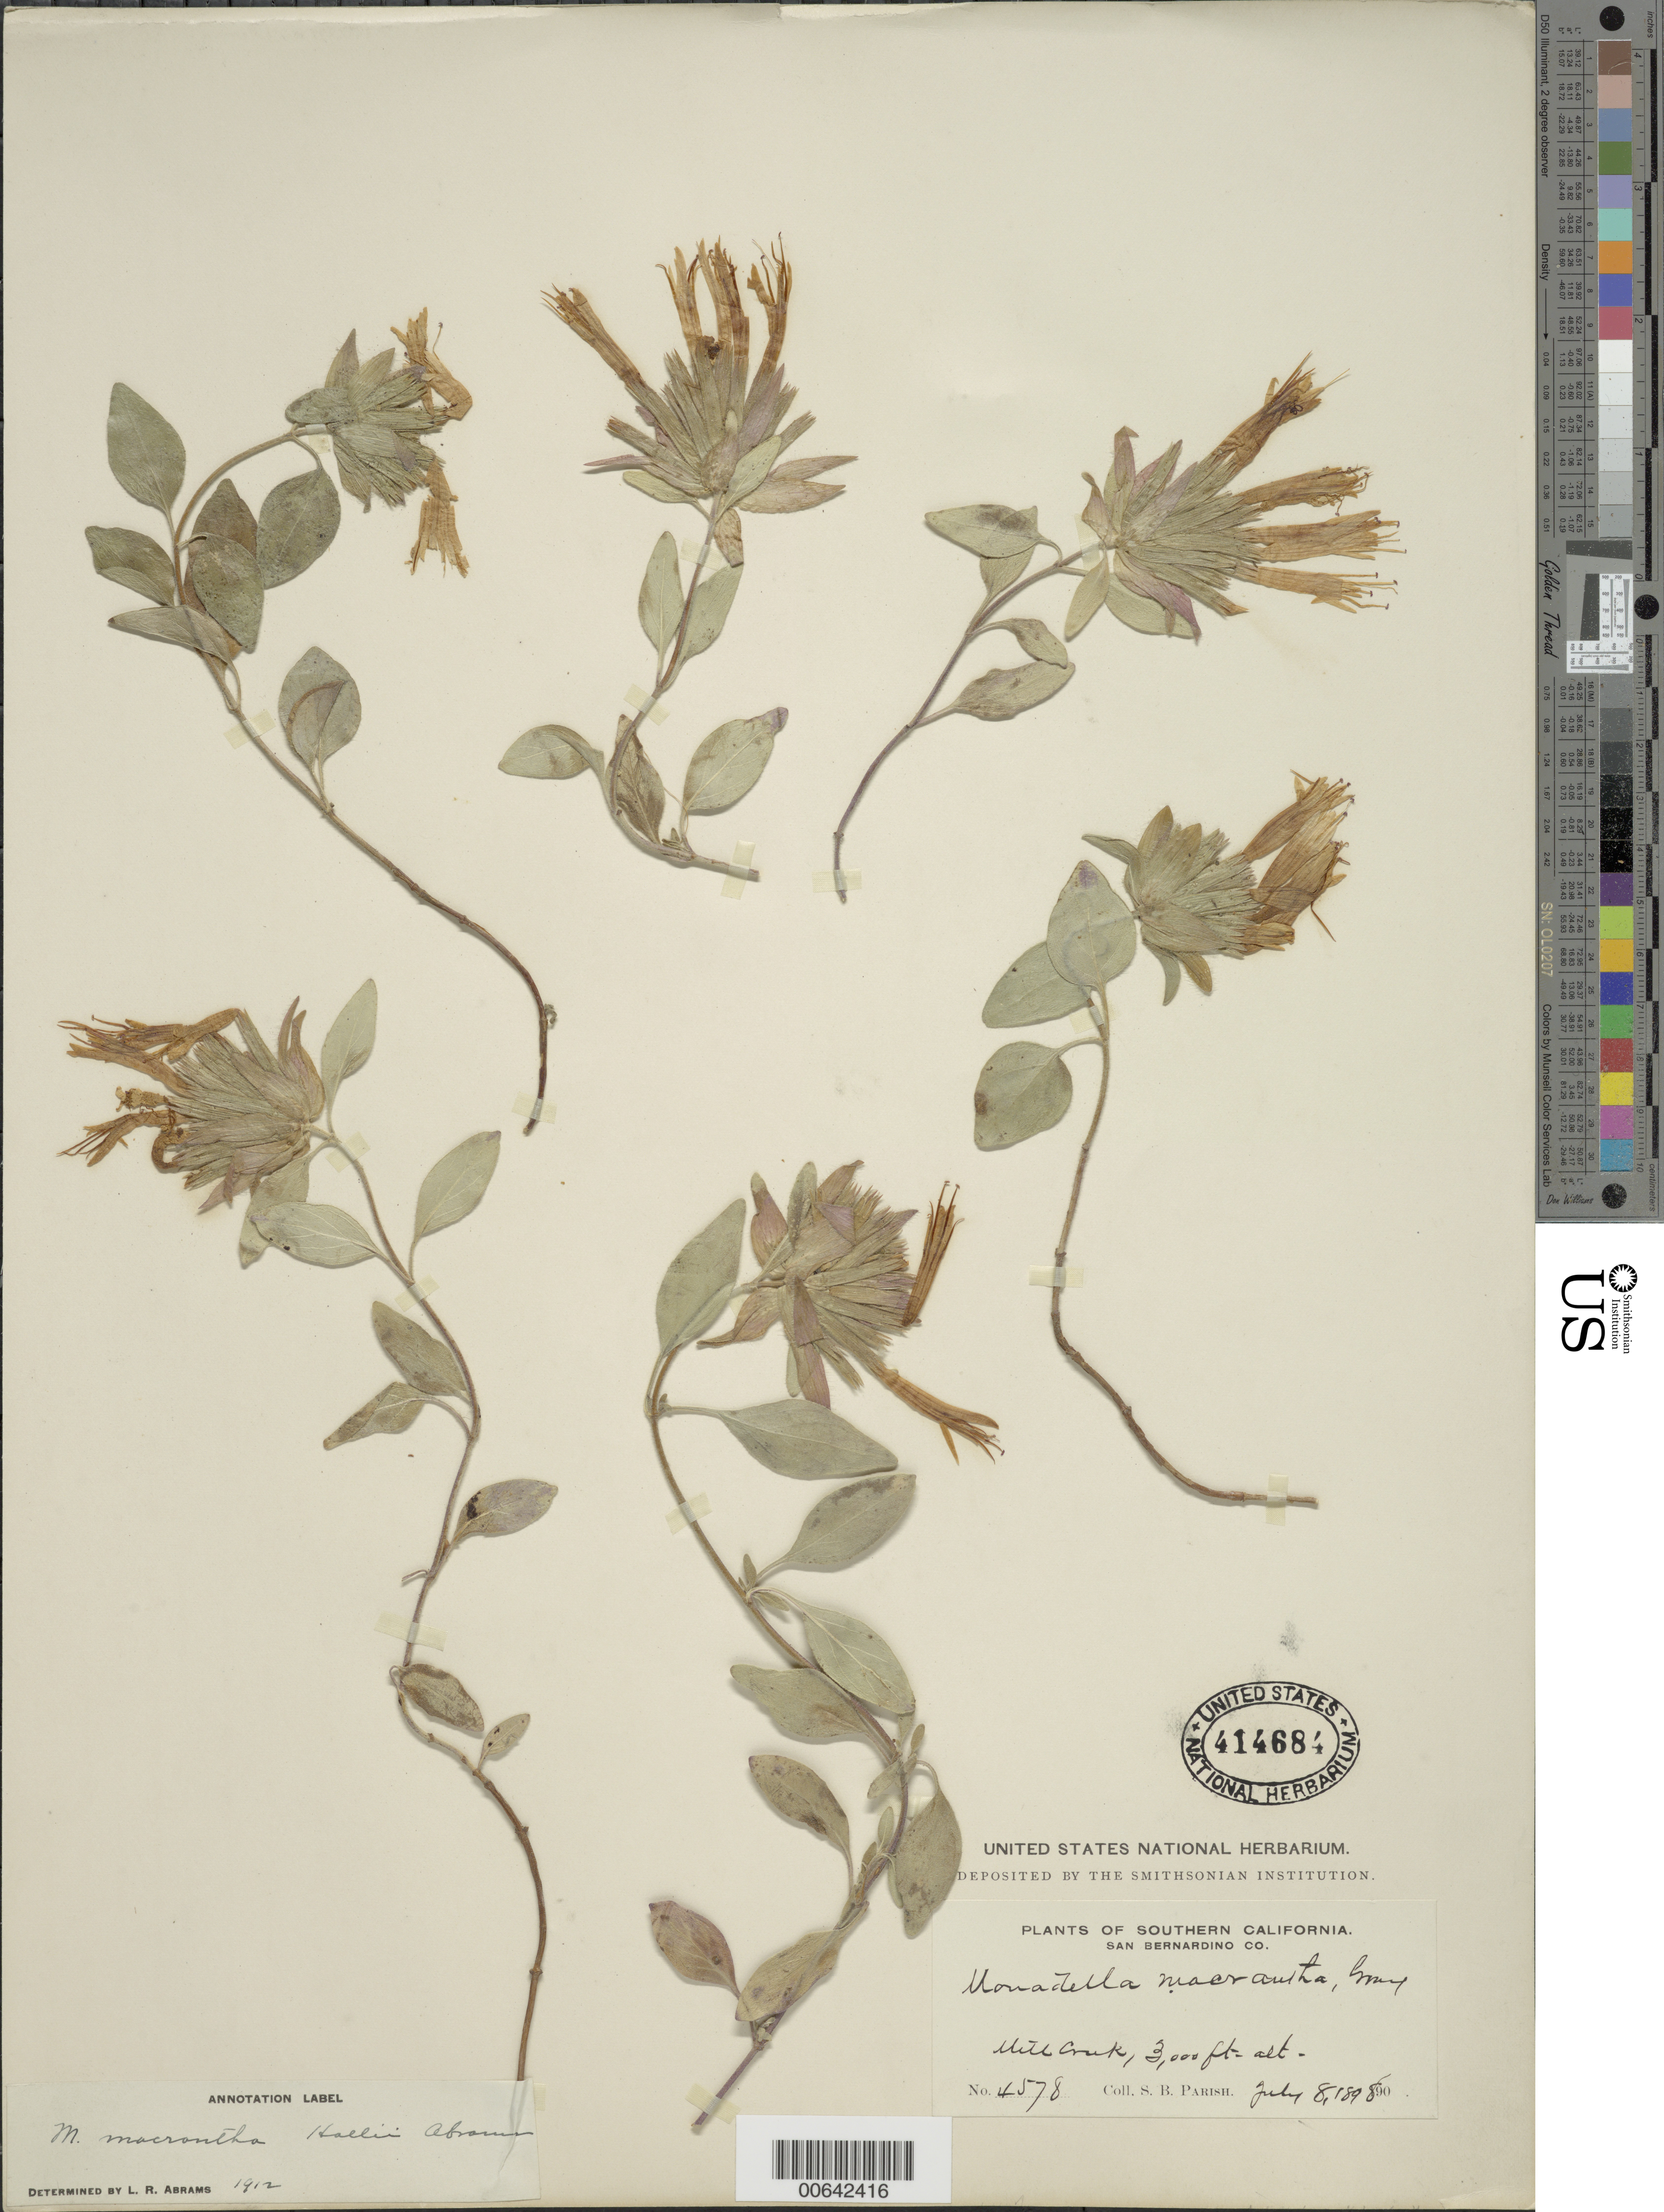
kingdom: Plantae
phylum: Tracheophyta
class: Magnoliopsida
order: Lamiales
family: Lamiaceae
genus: Monardella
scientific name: Monardella macrantha subsp. hallii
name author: A. Gray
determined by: Abrams, Leroy R.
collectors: S. B. Parish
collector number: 4578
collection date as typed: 08 Jul 1898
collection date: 1898-07-08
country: United States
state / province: California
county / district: San Bernardino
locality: Mill Creek.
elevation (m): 914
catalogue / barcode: US 414684